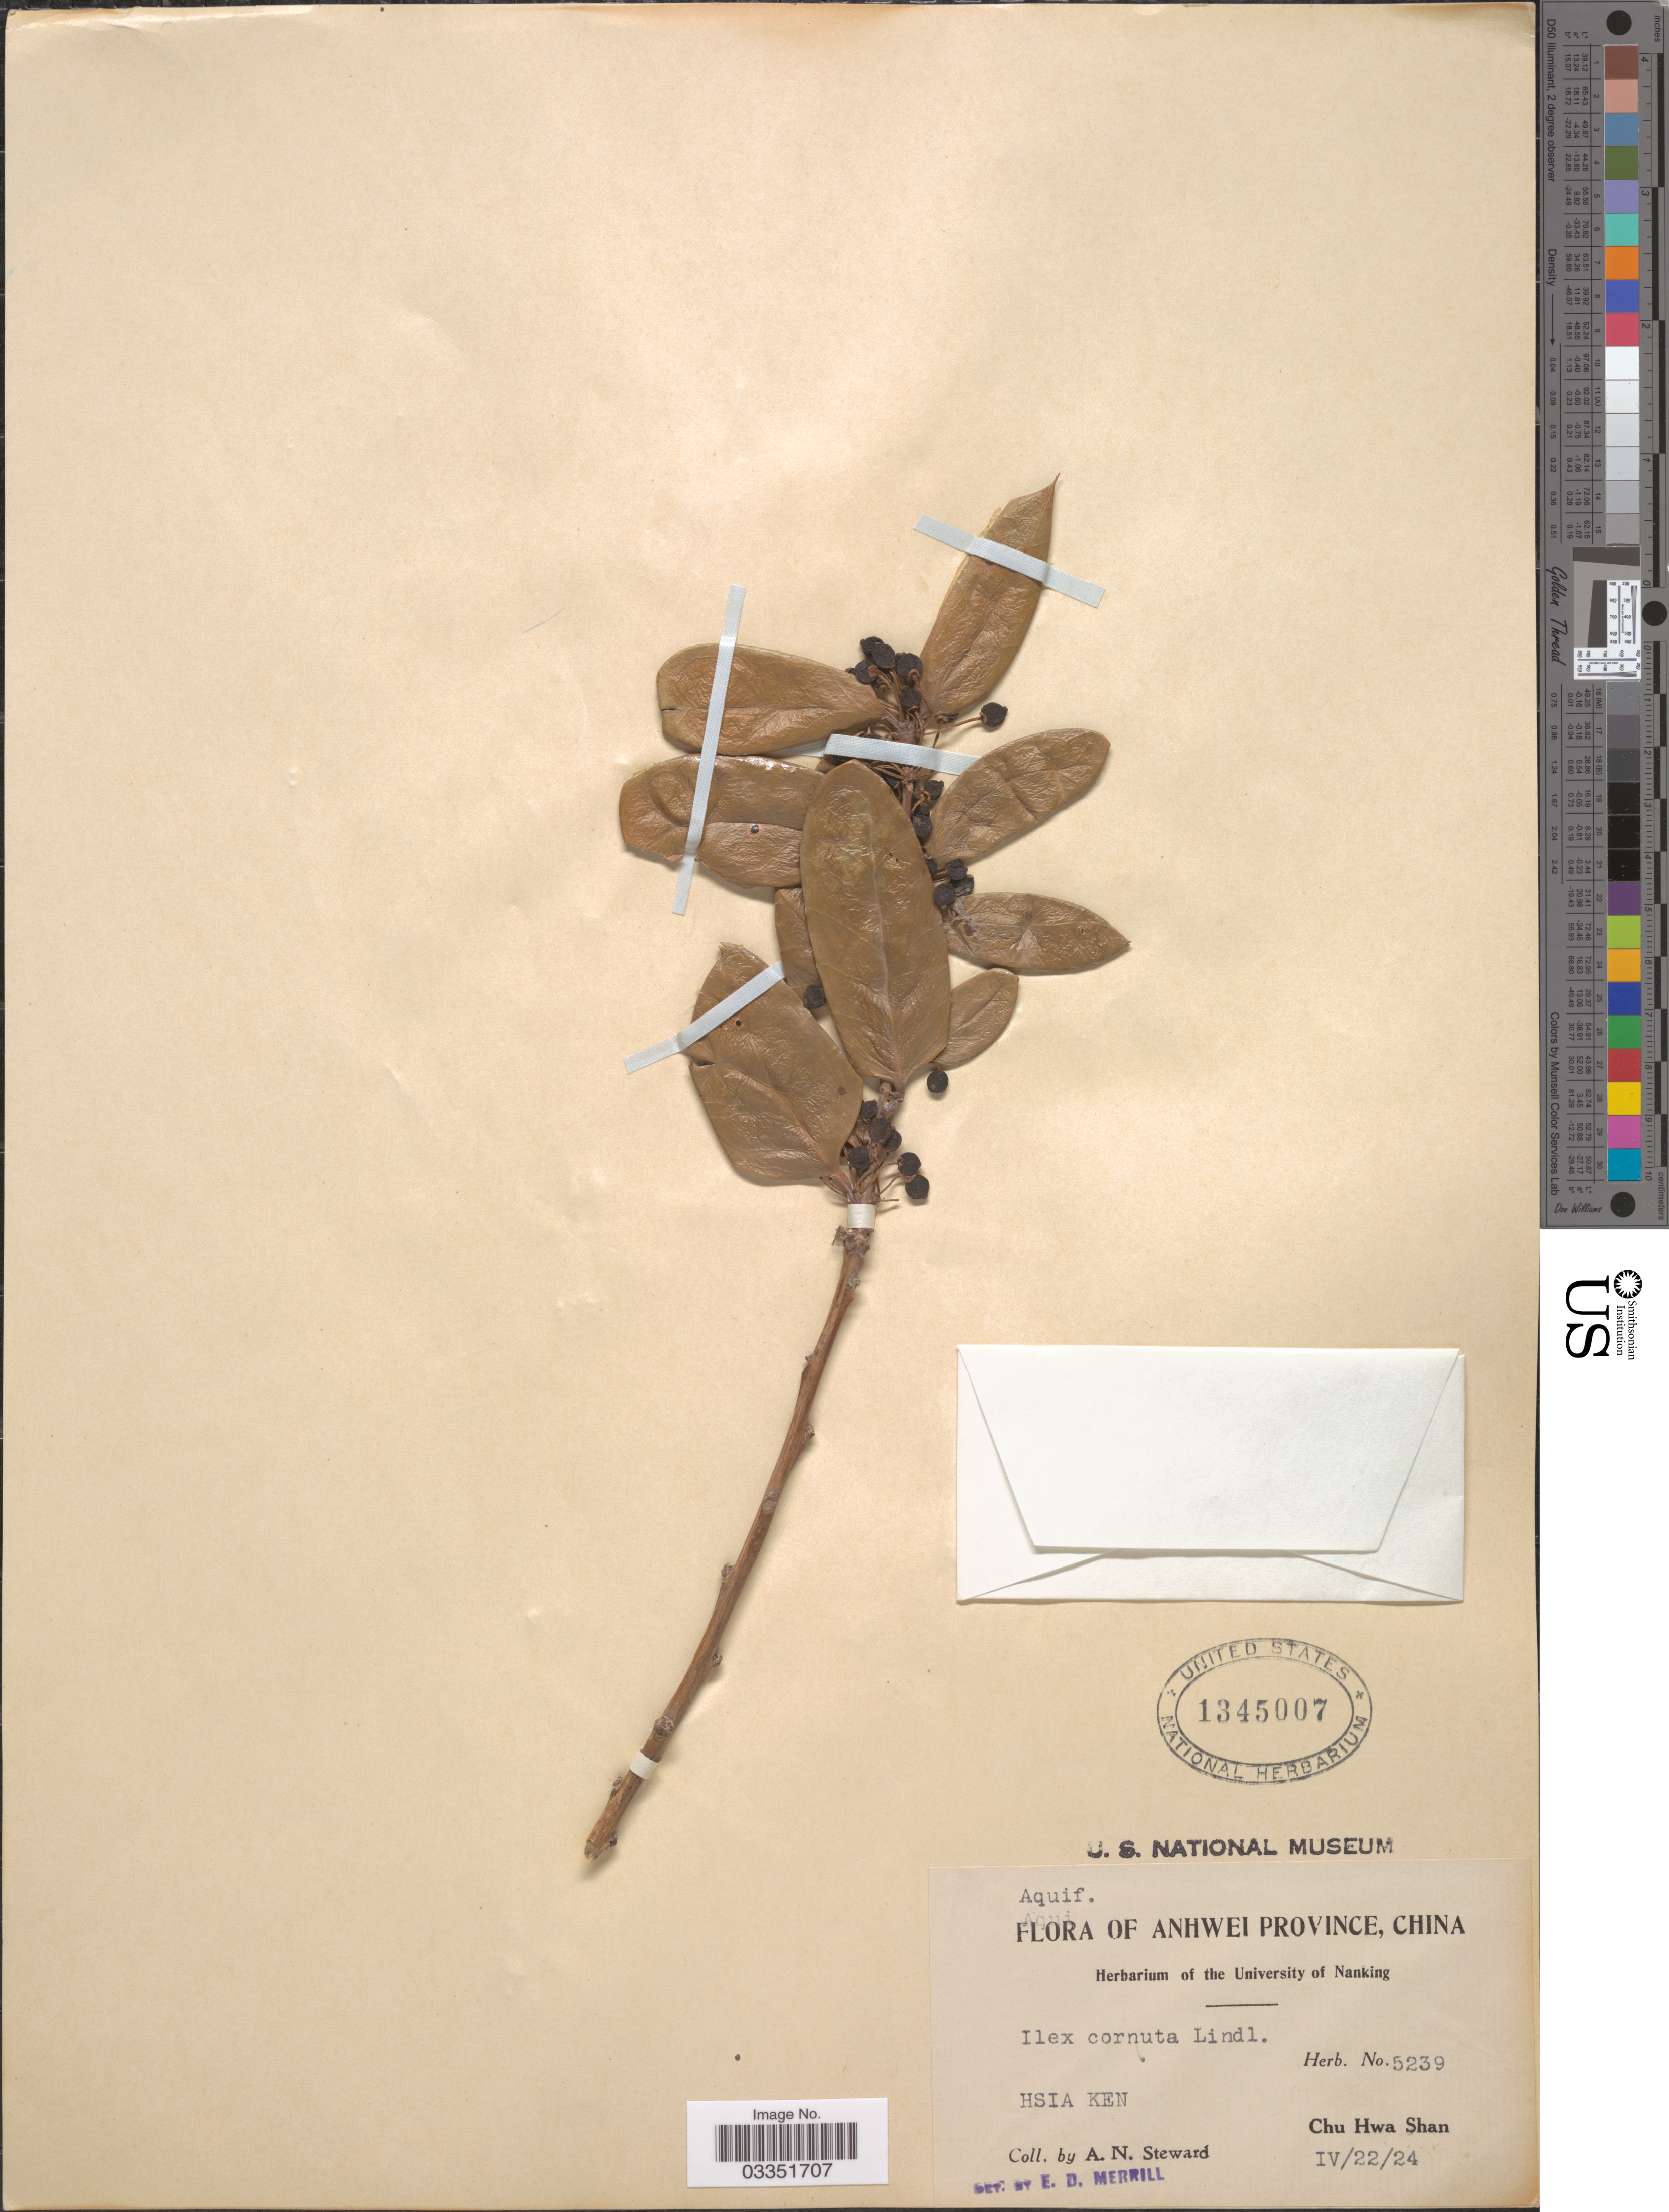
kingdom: Plantae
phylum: Tracheophyta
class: Magnoliopsida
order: Aquifoliales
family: Aquifoliaceae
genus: Ilex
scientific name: Ilex cornuta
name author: Lindl. & Paxton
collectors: A. N. Steward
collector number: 5239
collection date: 1924-04-22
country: China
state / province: Anhui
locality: Anhwei Province. Hsia Ken. Chu Hwa Shan.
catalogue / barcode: US 1345007